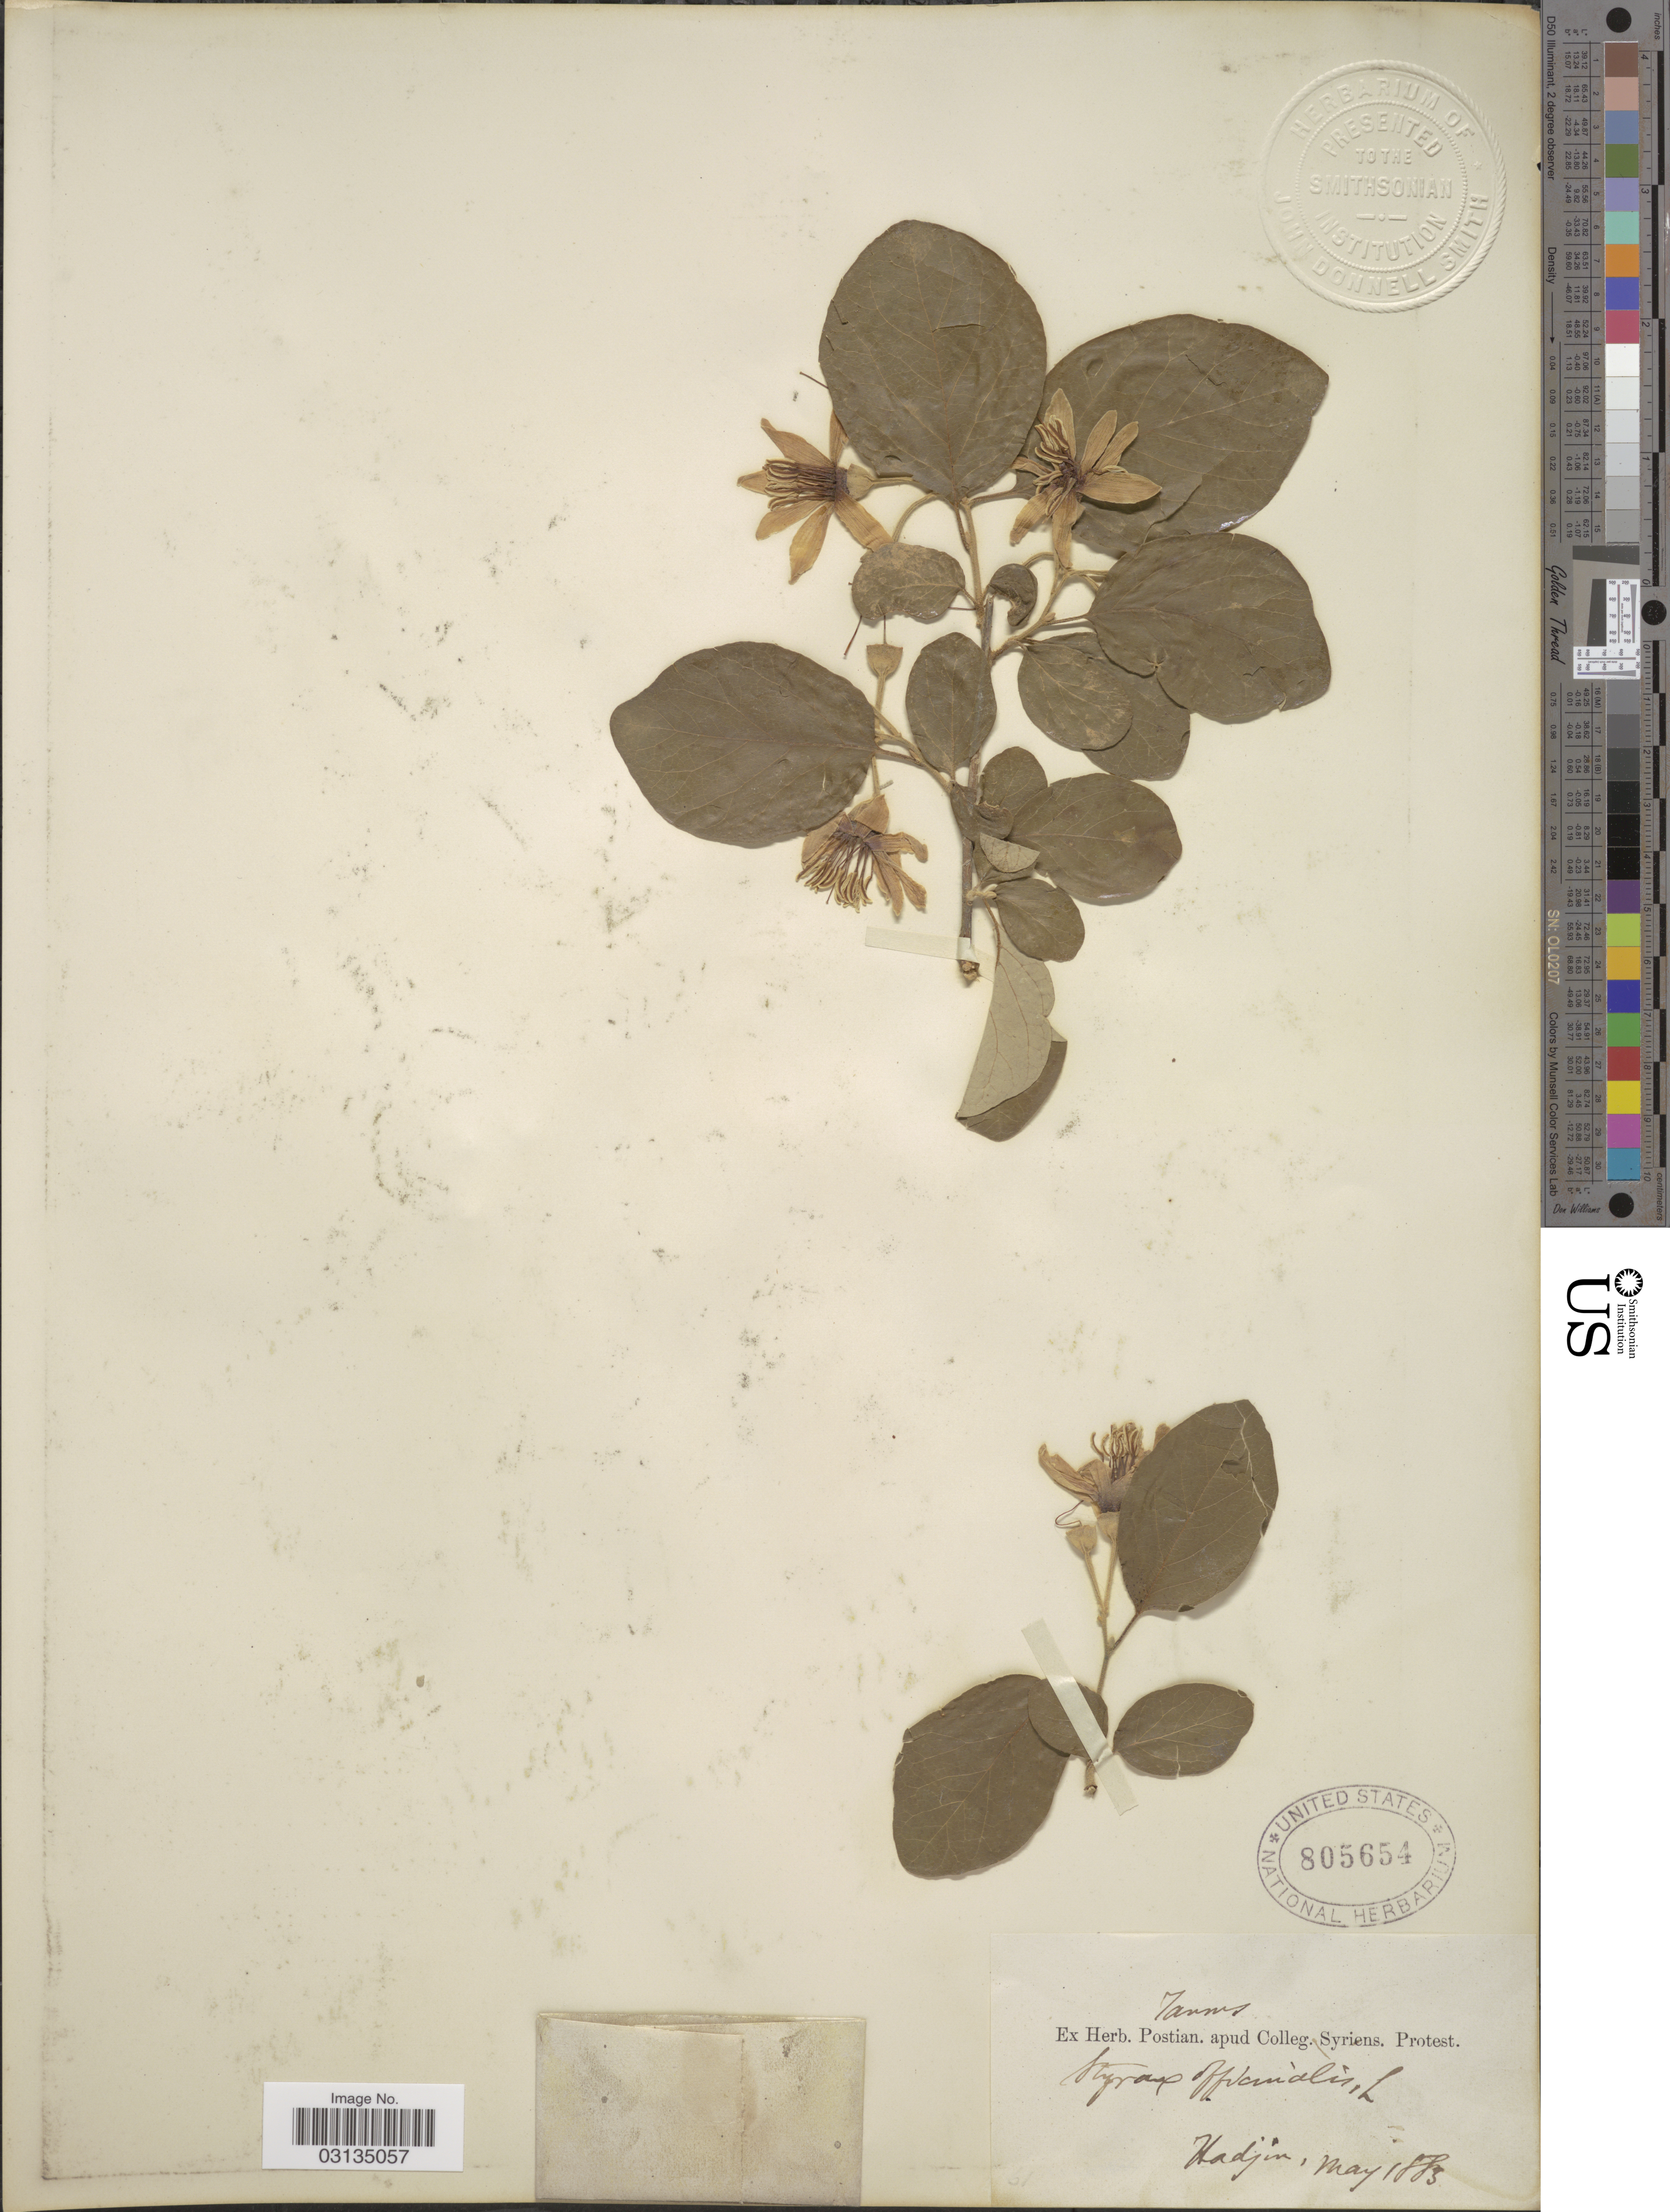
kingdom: Plantae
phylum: Tracheophyta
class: Magnoliopsida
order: Ericales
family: Styracaceae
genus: Styrax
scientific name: Styrax officinalis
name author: L.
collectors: ex herb. Postian. apud Colleg. Syriens. Protest. USE "Fannie P. A. Shepard" (10308853) AS PRIMARY COLLECTOR INSTEAD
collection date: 1883-05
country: Turkey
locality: Hadjin.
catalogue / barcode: US 805654